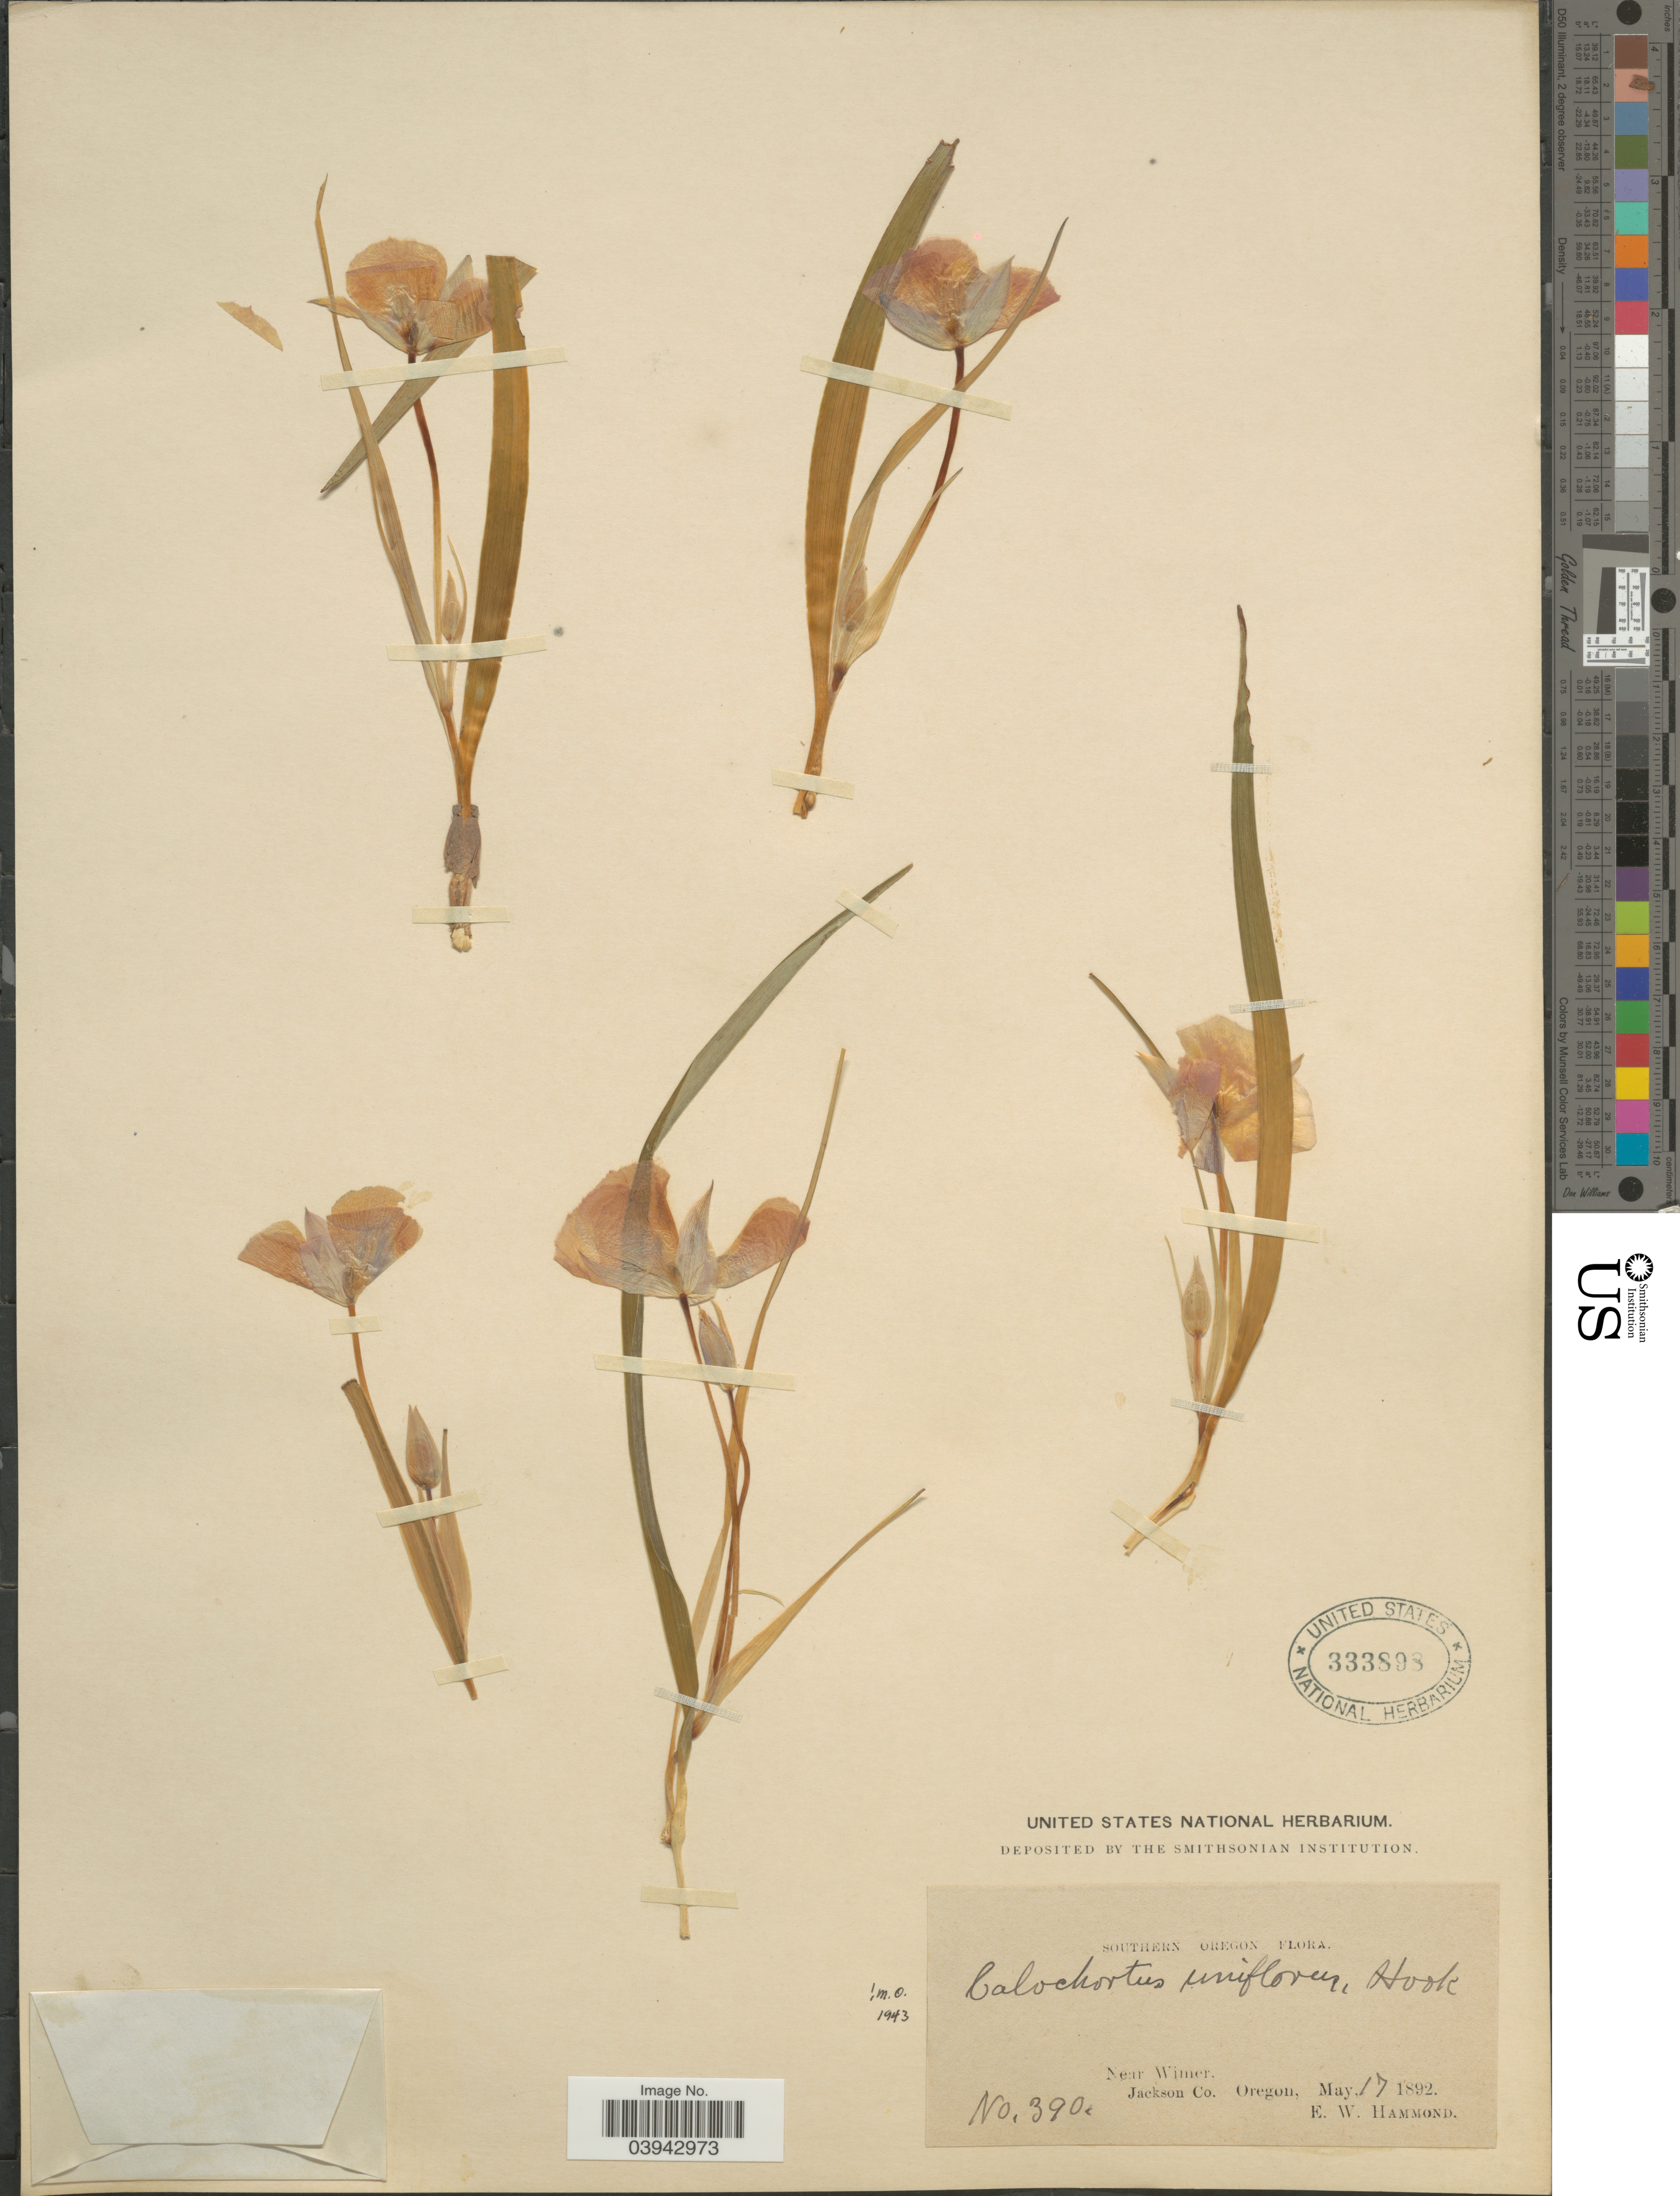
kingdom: Plantae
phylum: Tracheophyta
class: Liliopsida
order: Liliales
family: Liliaceae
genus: Calochortus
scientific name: Calochortus uniflorus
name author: Hook. & Arn.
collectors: E. Hammond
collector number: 390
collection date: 1892-05-17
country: United States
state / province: Oregon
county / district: Jackson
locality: Southern Oregon. Near Wimer. Jackson Co.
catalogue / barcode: US 333898